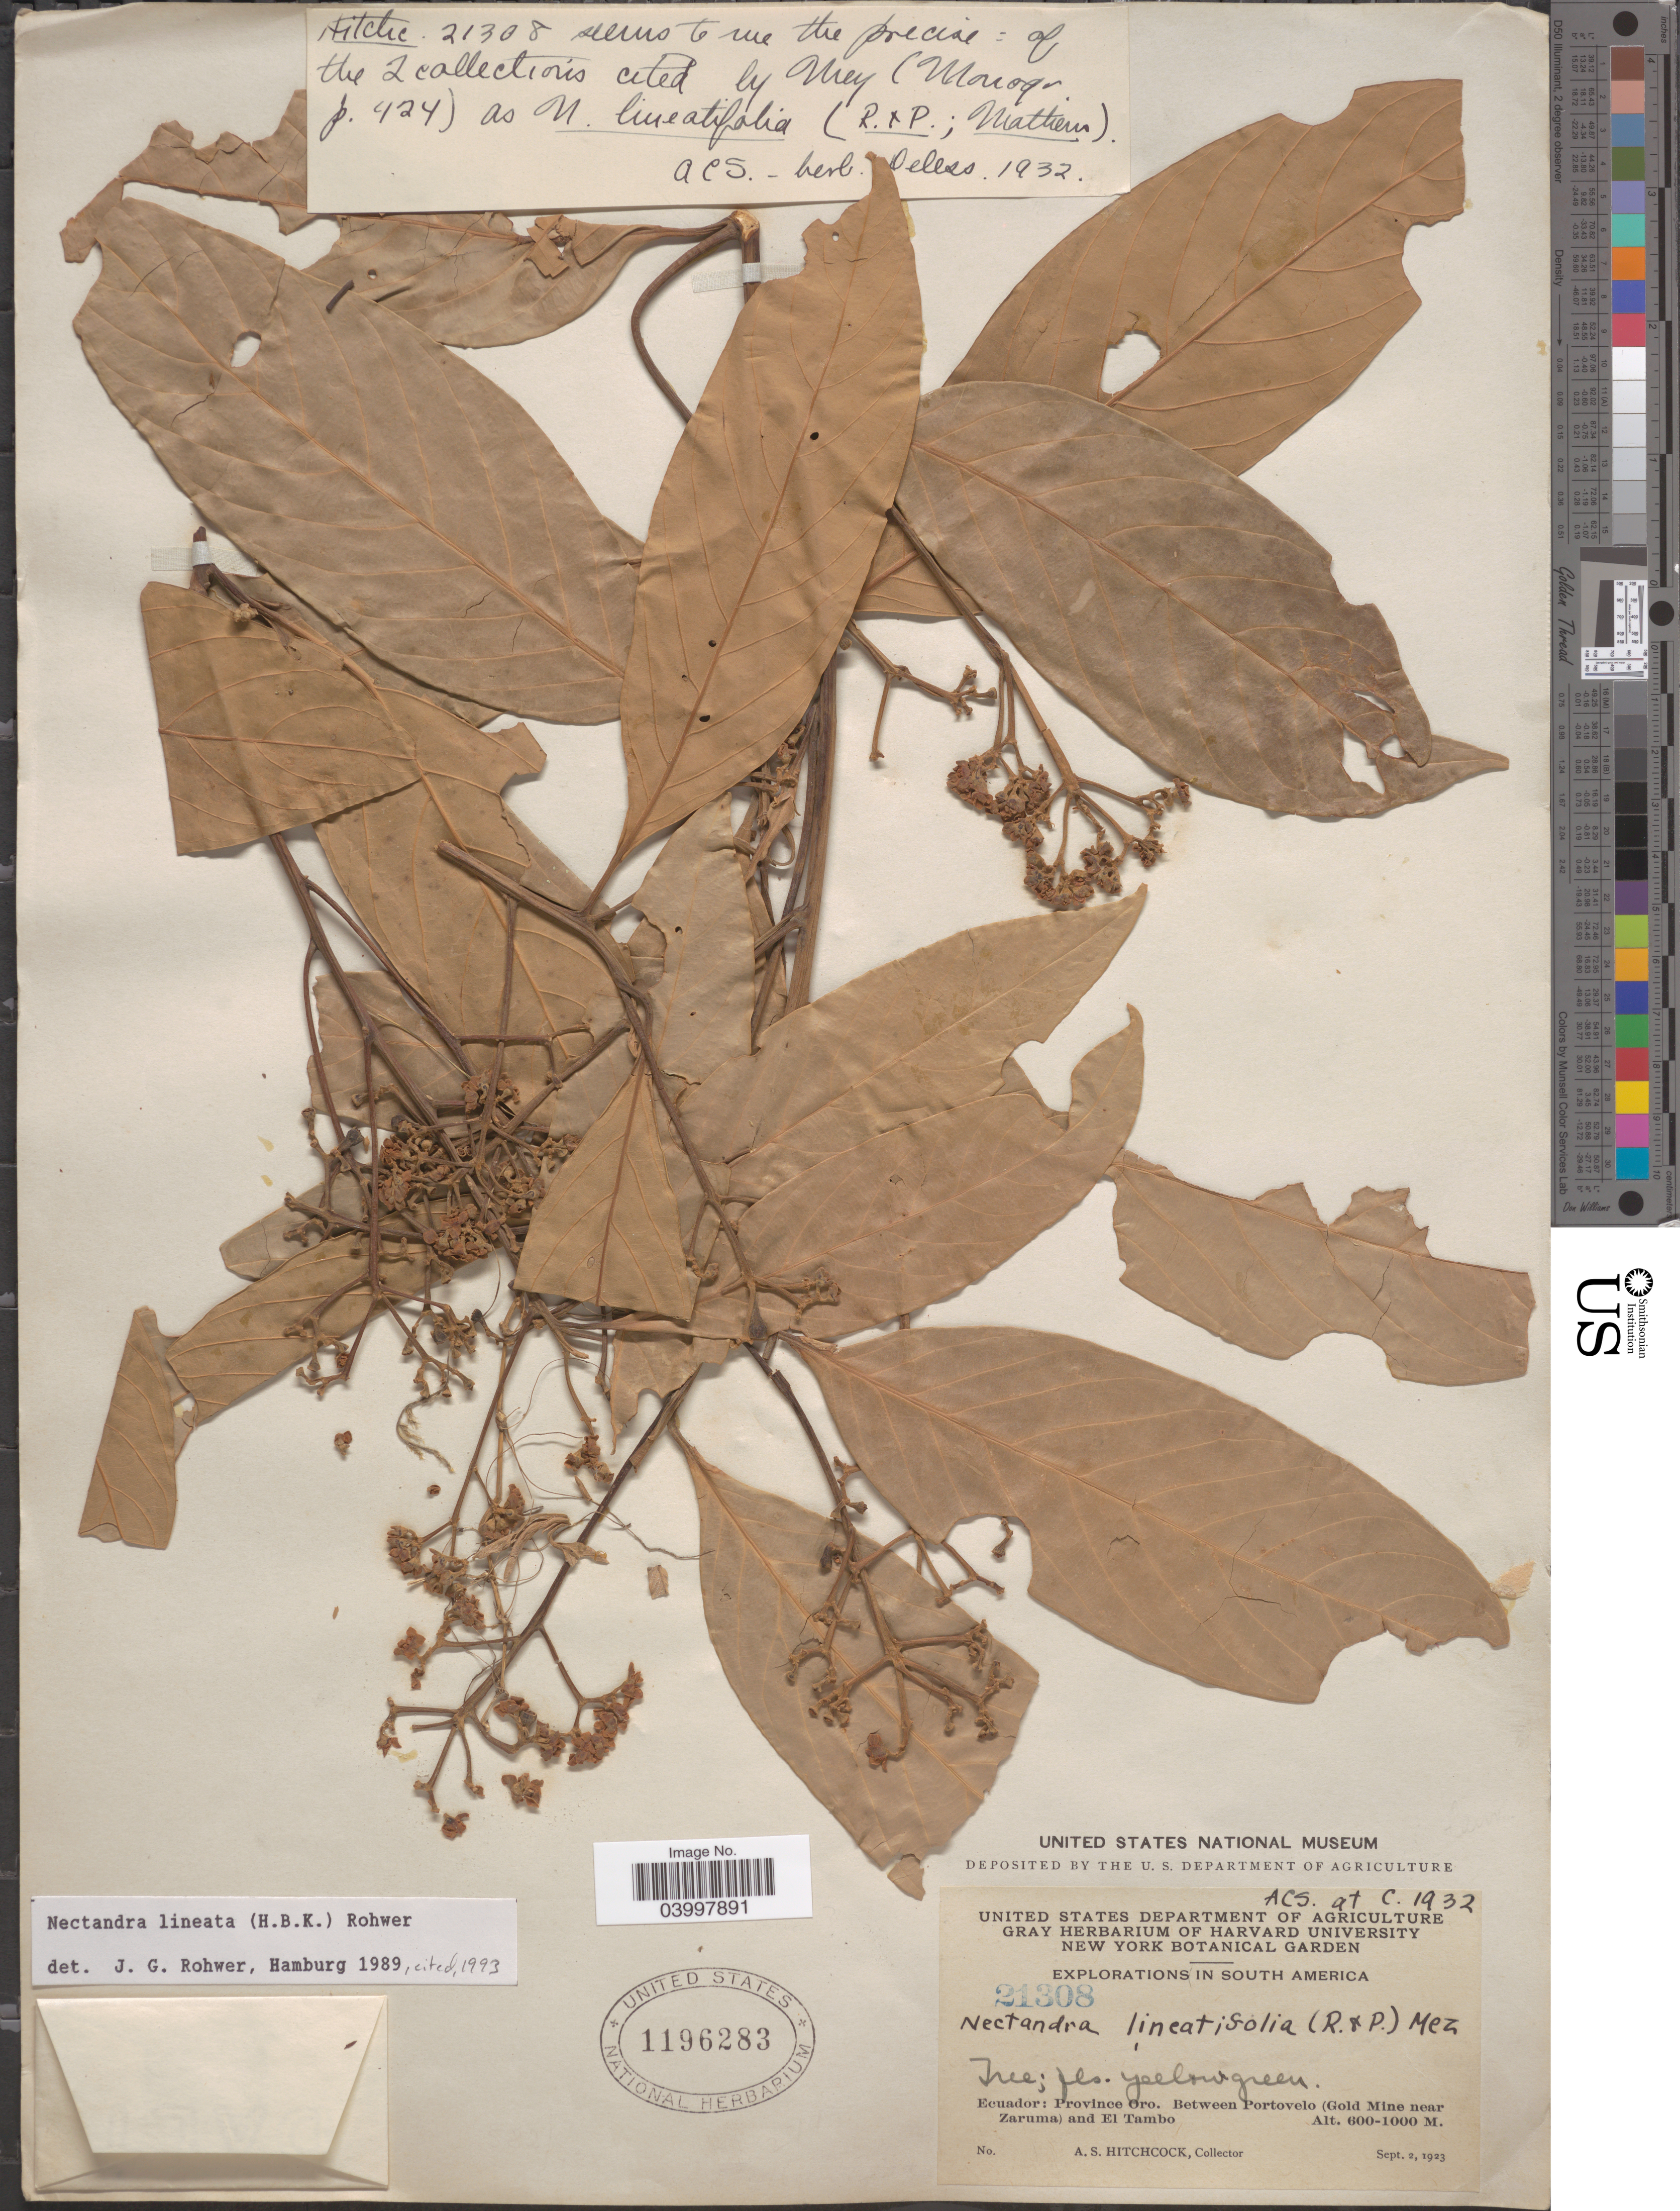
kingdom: Plantae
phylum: Tracheophyta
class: Magnoliopsida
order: Laurales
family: Lauraceae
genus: Nectandra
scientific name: Nectandra lineata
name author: (Kunth) Rohwer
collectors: A. S. Hitchcock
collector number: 21308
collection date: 1923-09-02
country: Ecuador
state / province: El Oro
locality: Between Portovelo (Gold Mine near Zaruma) and El Tambo.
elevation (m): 600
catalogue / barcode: US 1196283